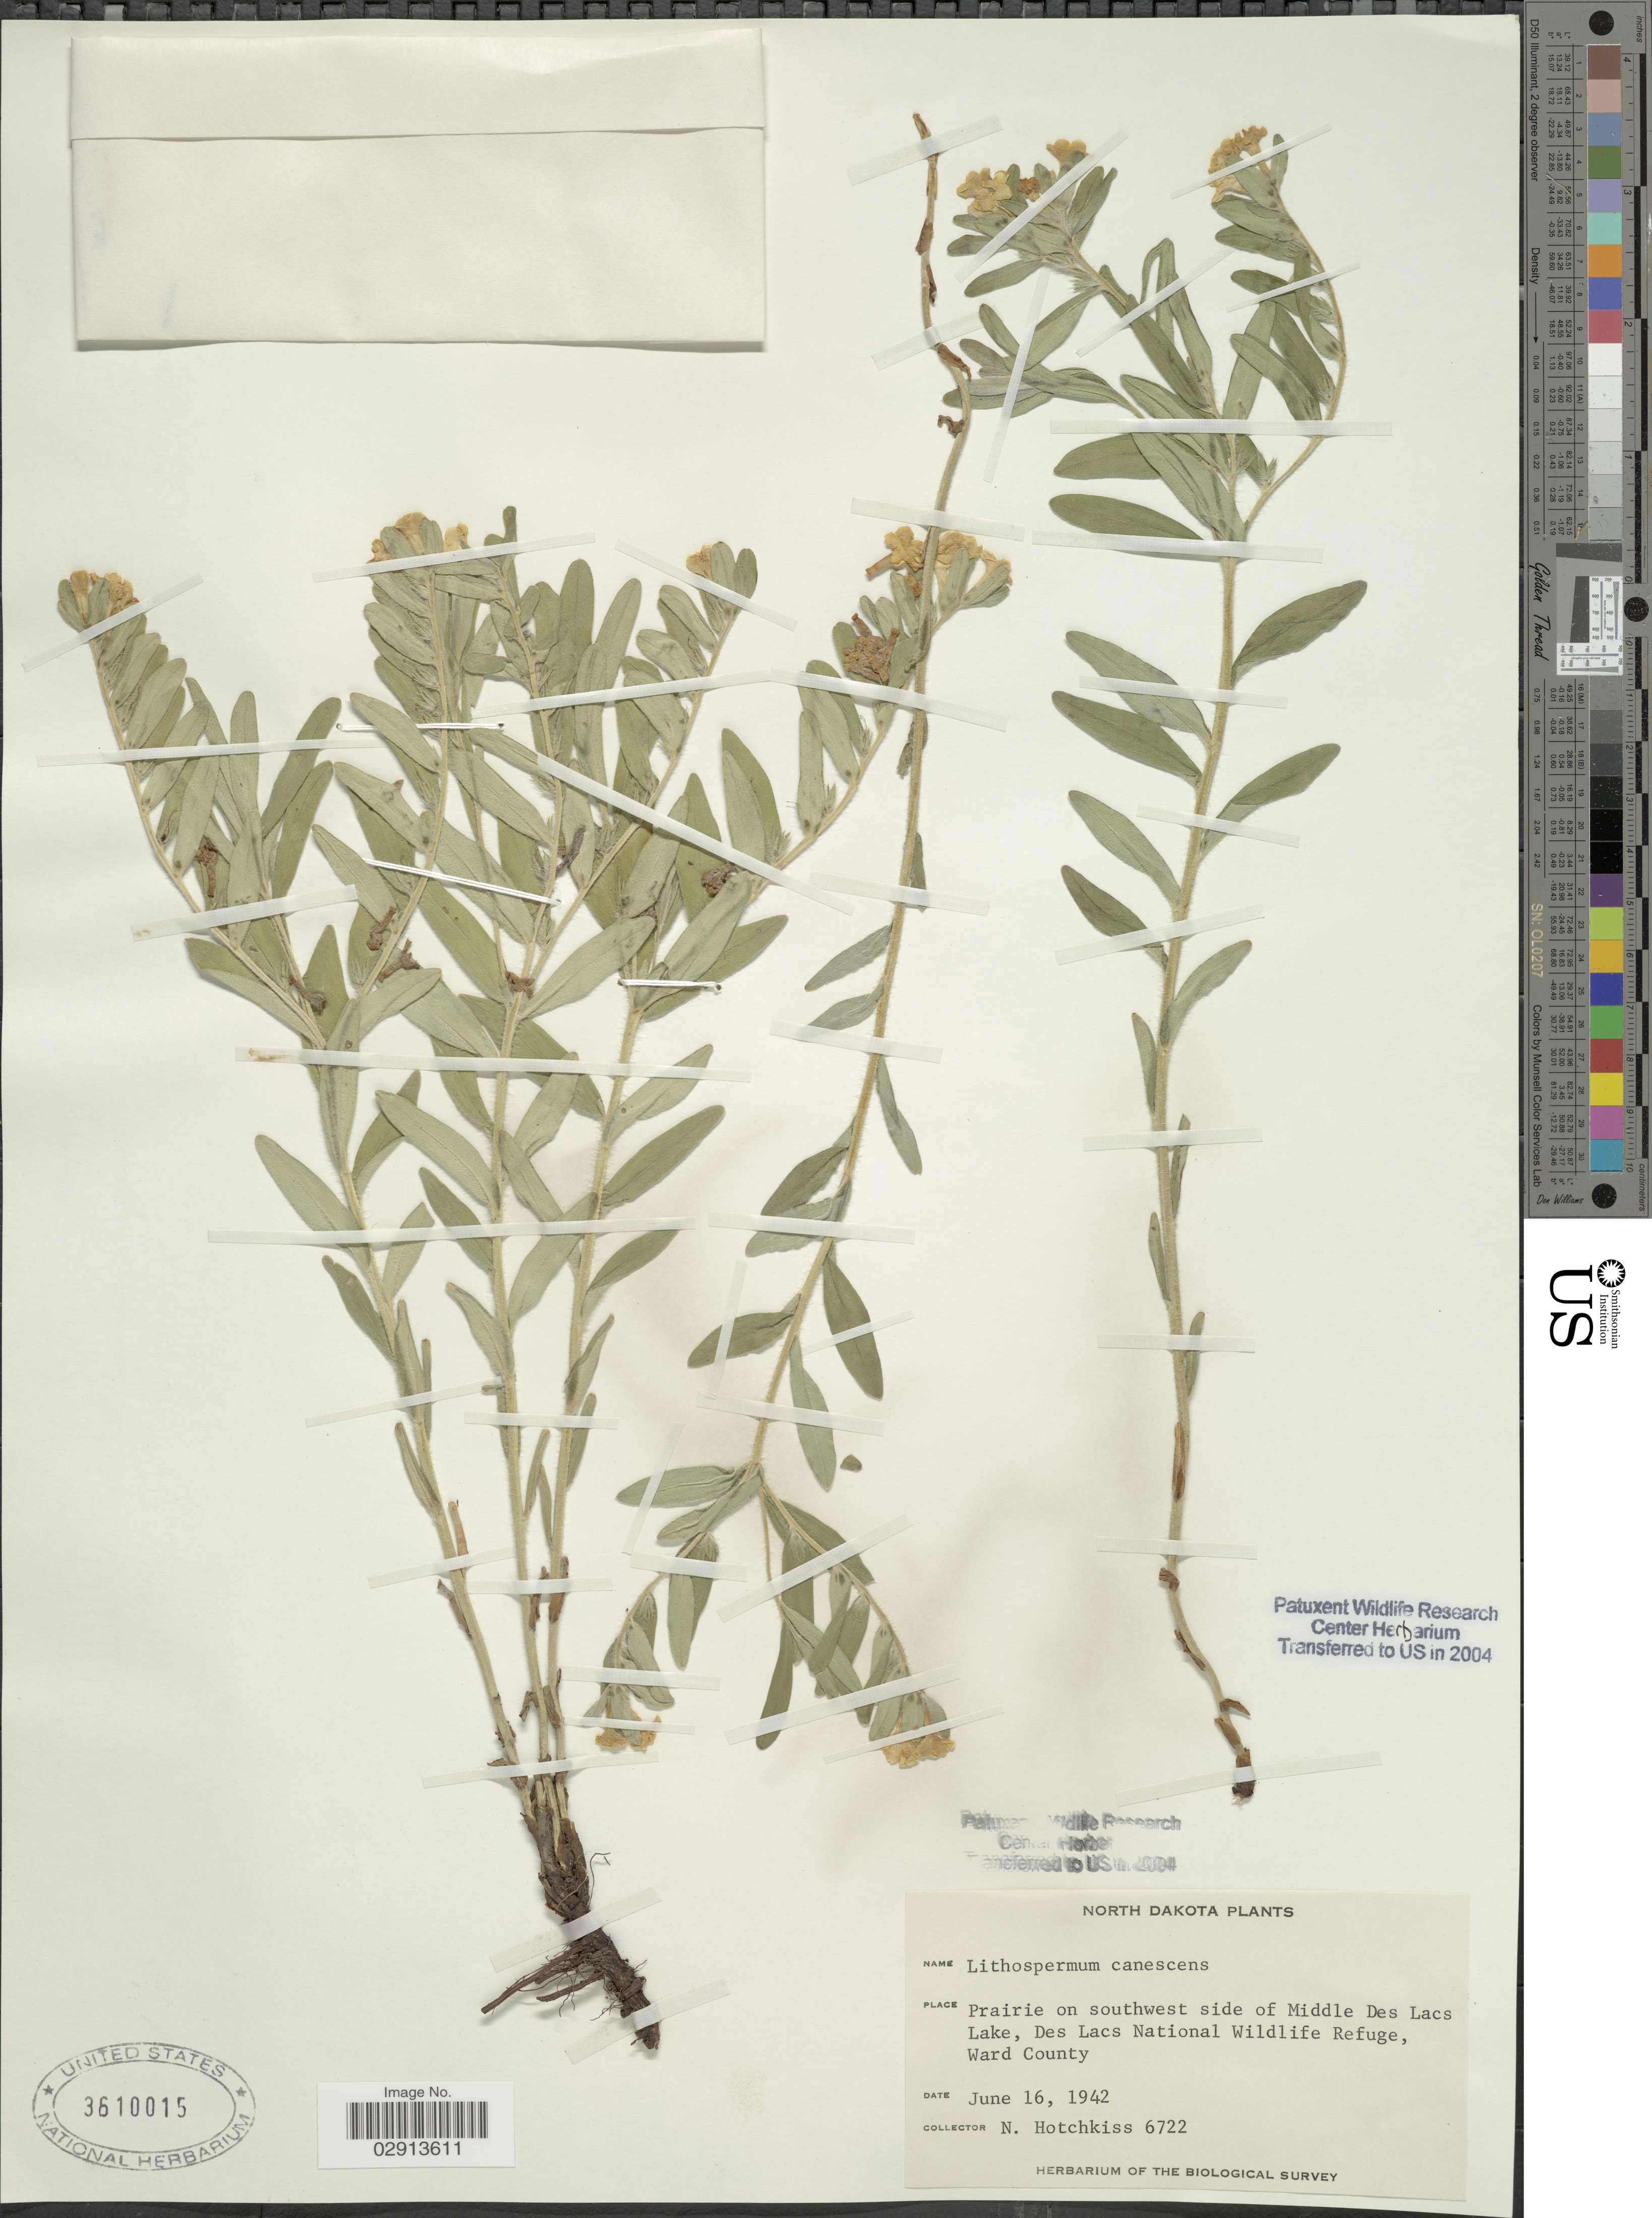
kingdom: Plantae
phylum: Tracheophyta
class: Magnoliopsida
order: Boraginales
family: Boraginaceae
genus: Lithospermum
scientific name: Lithospermum canescens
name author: (Michx.) Lehm.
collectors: N. Hotchkiss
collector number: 6722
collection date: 1942-06-16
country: United States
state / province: North Dakota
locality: Prairie on southwest side of Middle Des Lacs Lake, Des Lacs National Wildlife Refuge, Ward County.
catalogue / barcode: US 3610015